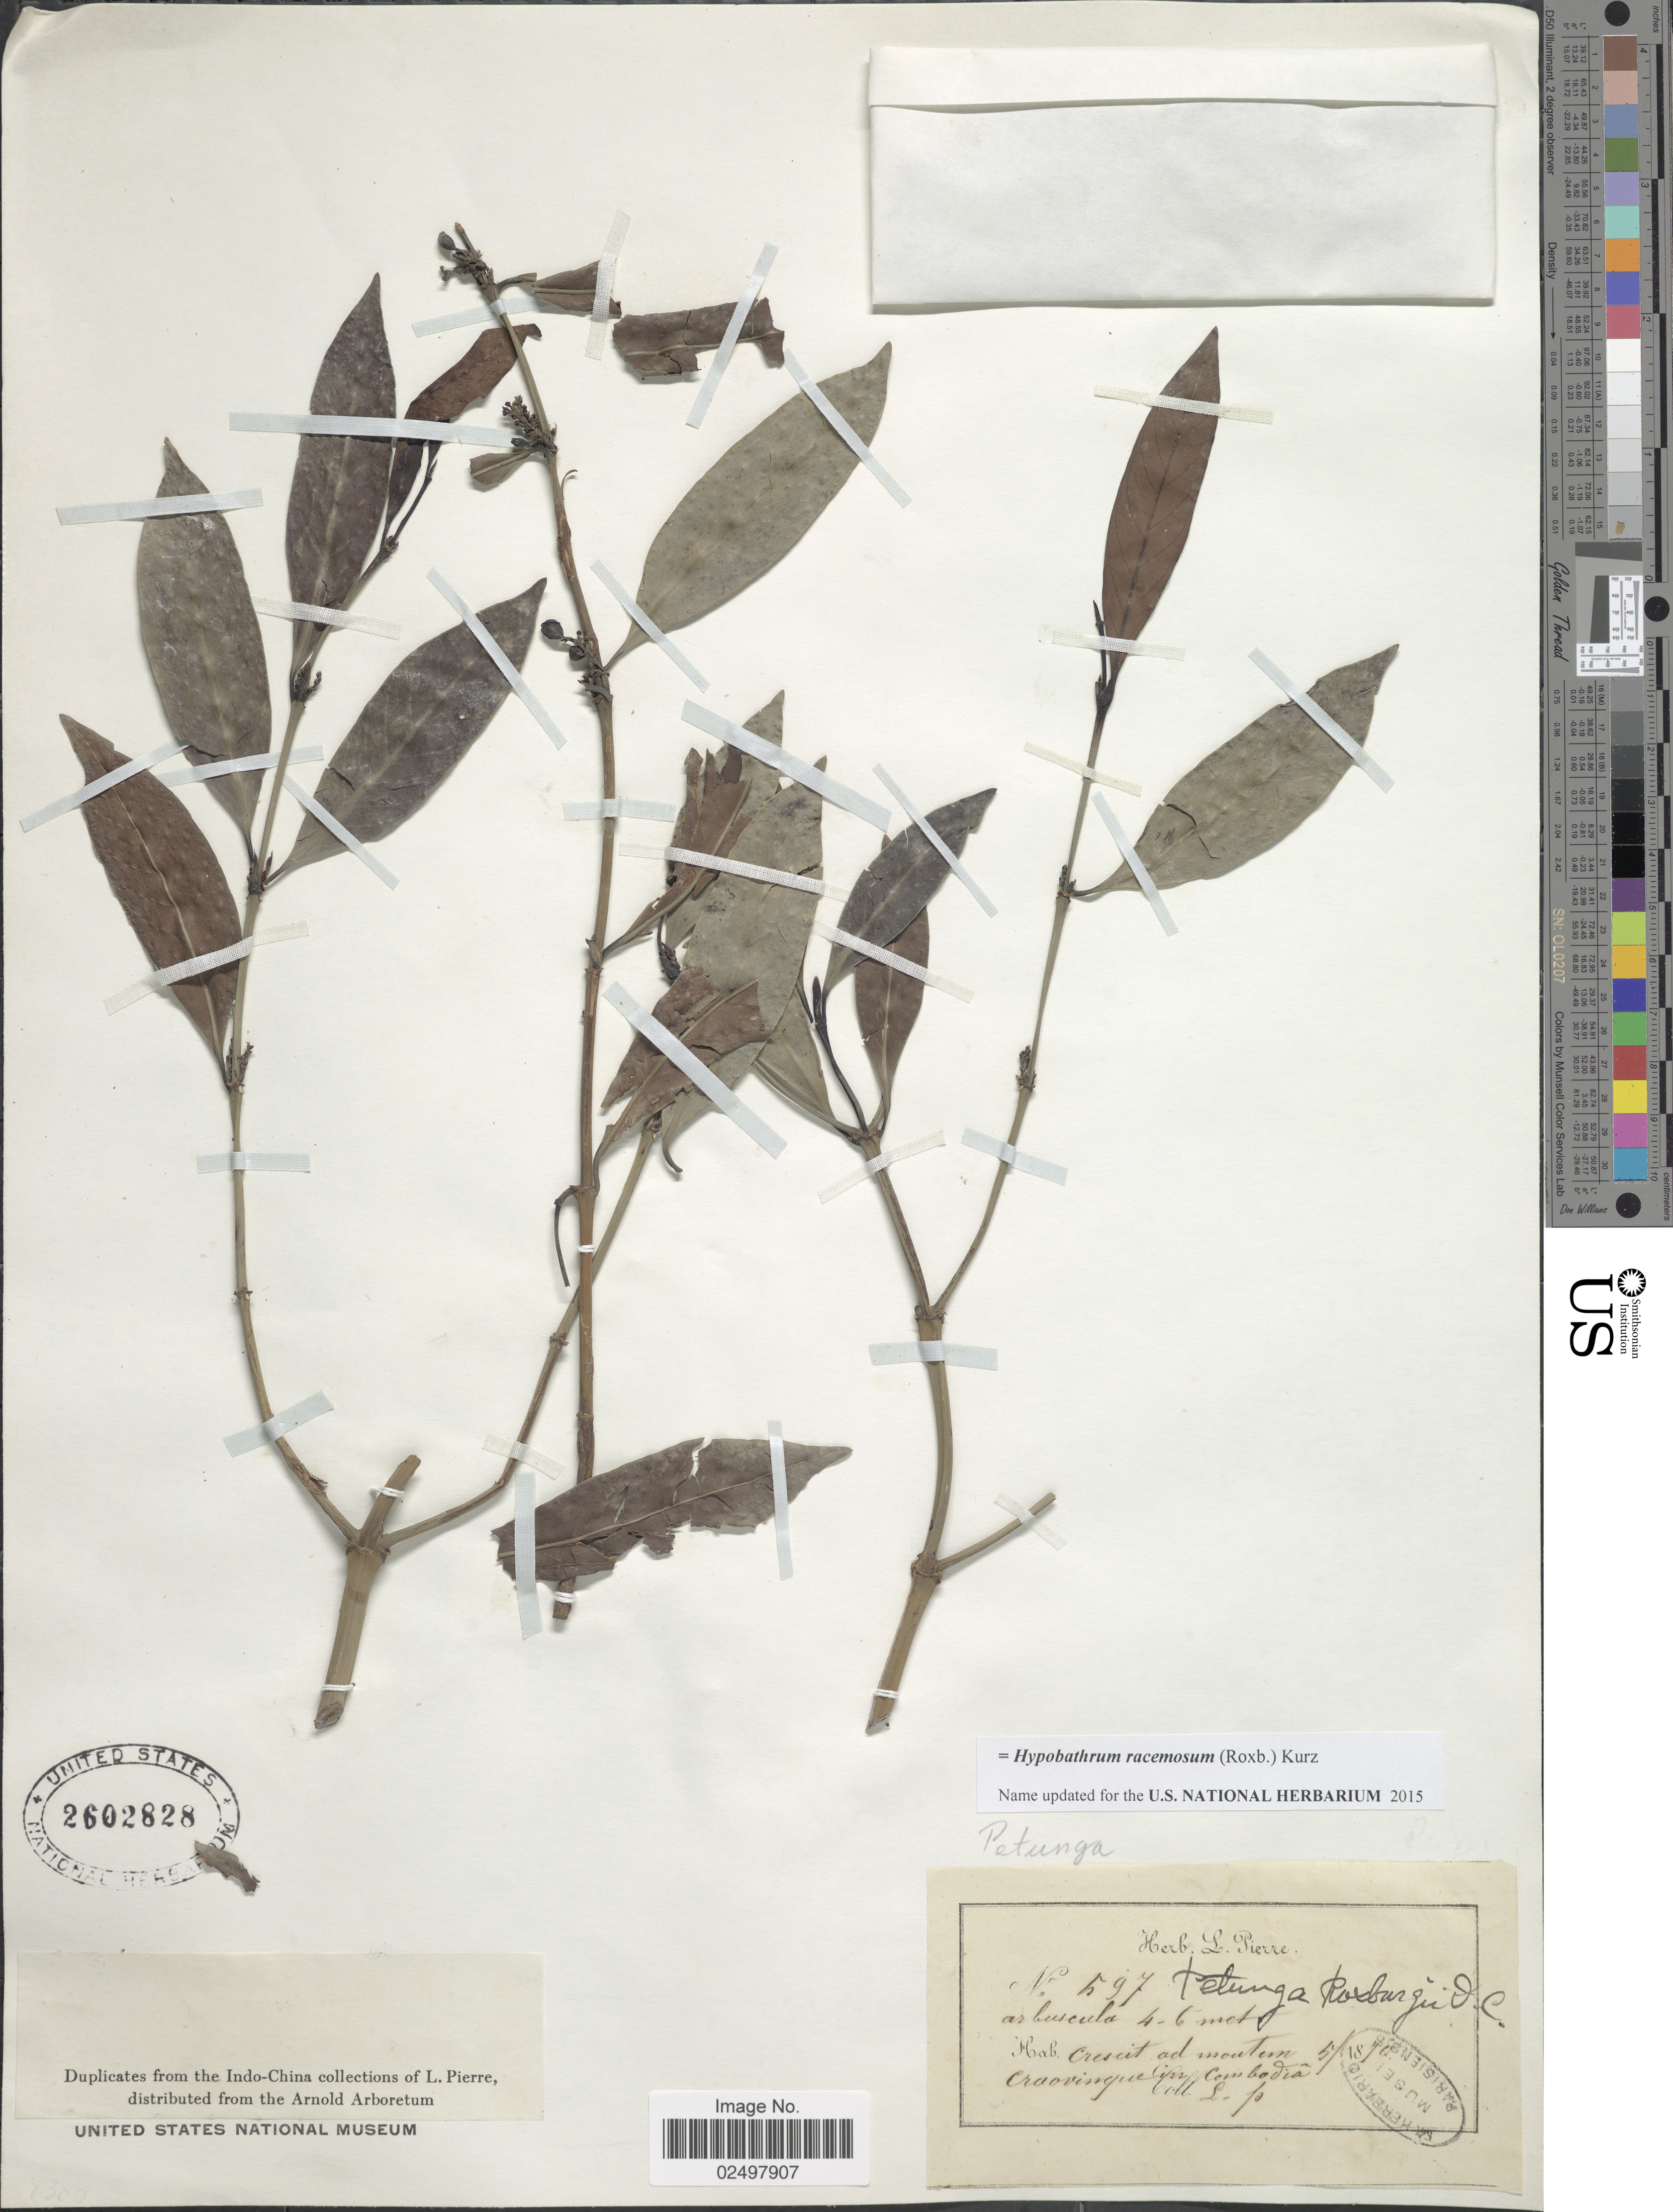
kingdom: Plantae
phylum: Tracheophyta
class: Magnoliopsida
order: Gentianales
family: Rubiaceae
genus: Hypobathrum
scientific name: Hypobathrum racemosum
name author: (Roxb.) Kurz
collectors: L. Pierre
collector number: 597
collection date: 1870-05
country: Cambodia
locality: Crescit ad montem Craovingue in Cambodia [interpreted]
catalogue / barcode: US 2602828